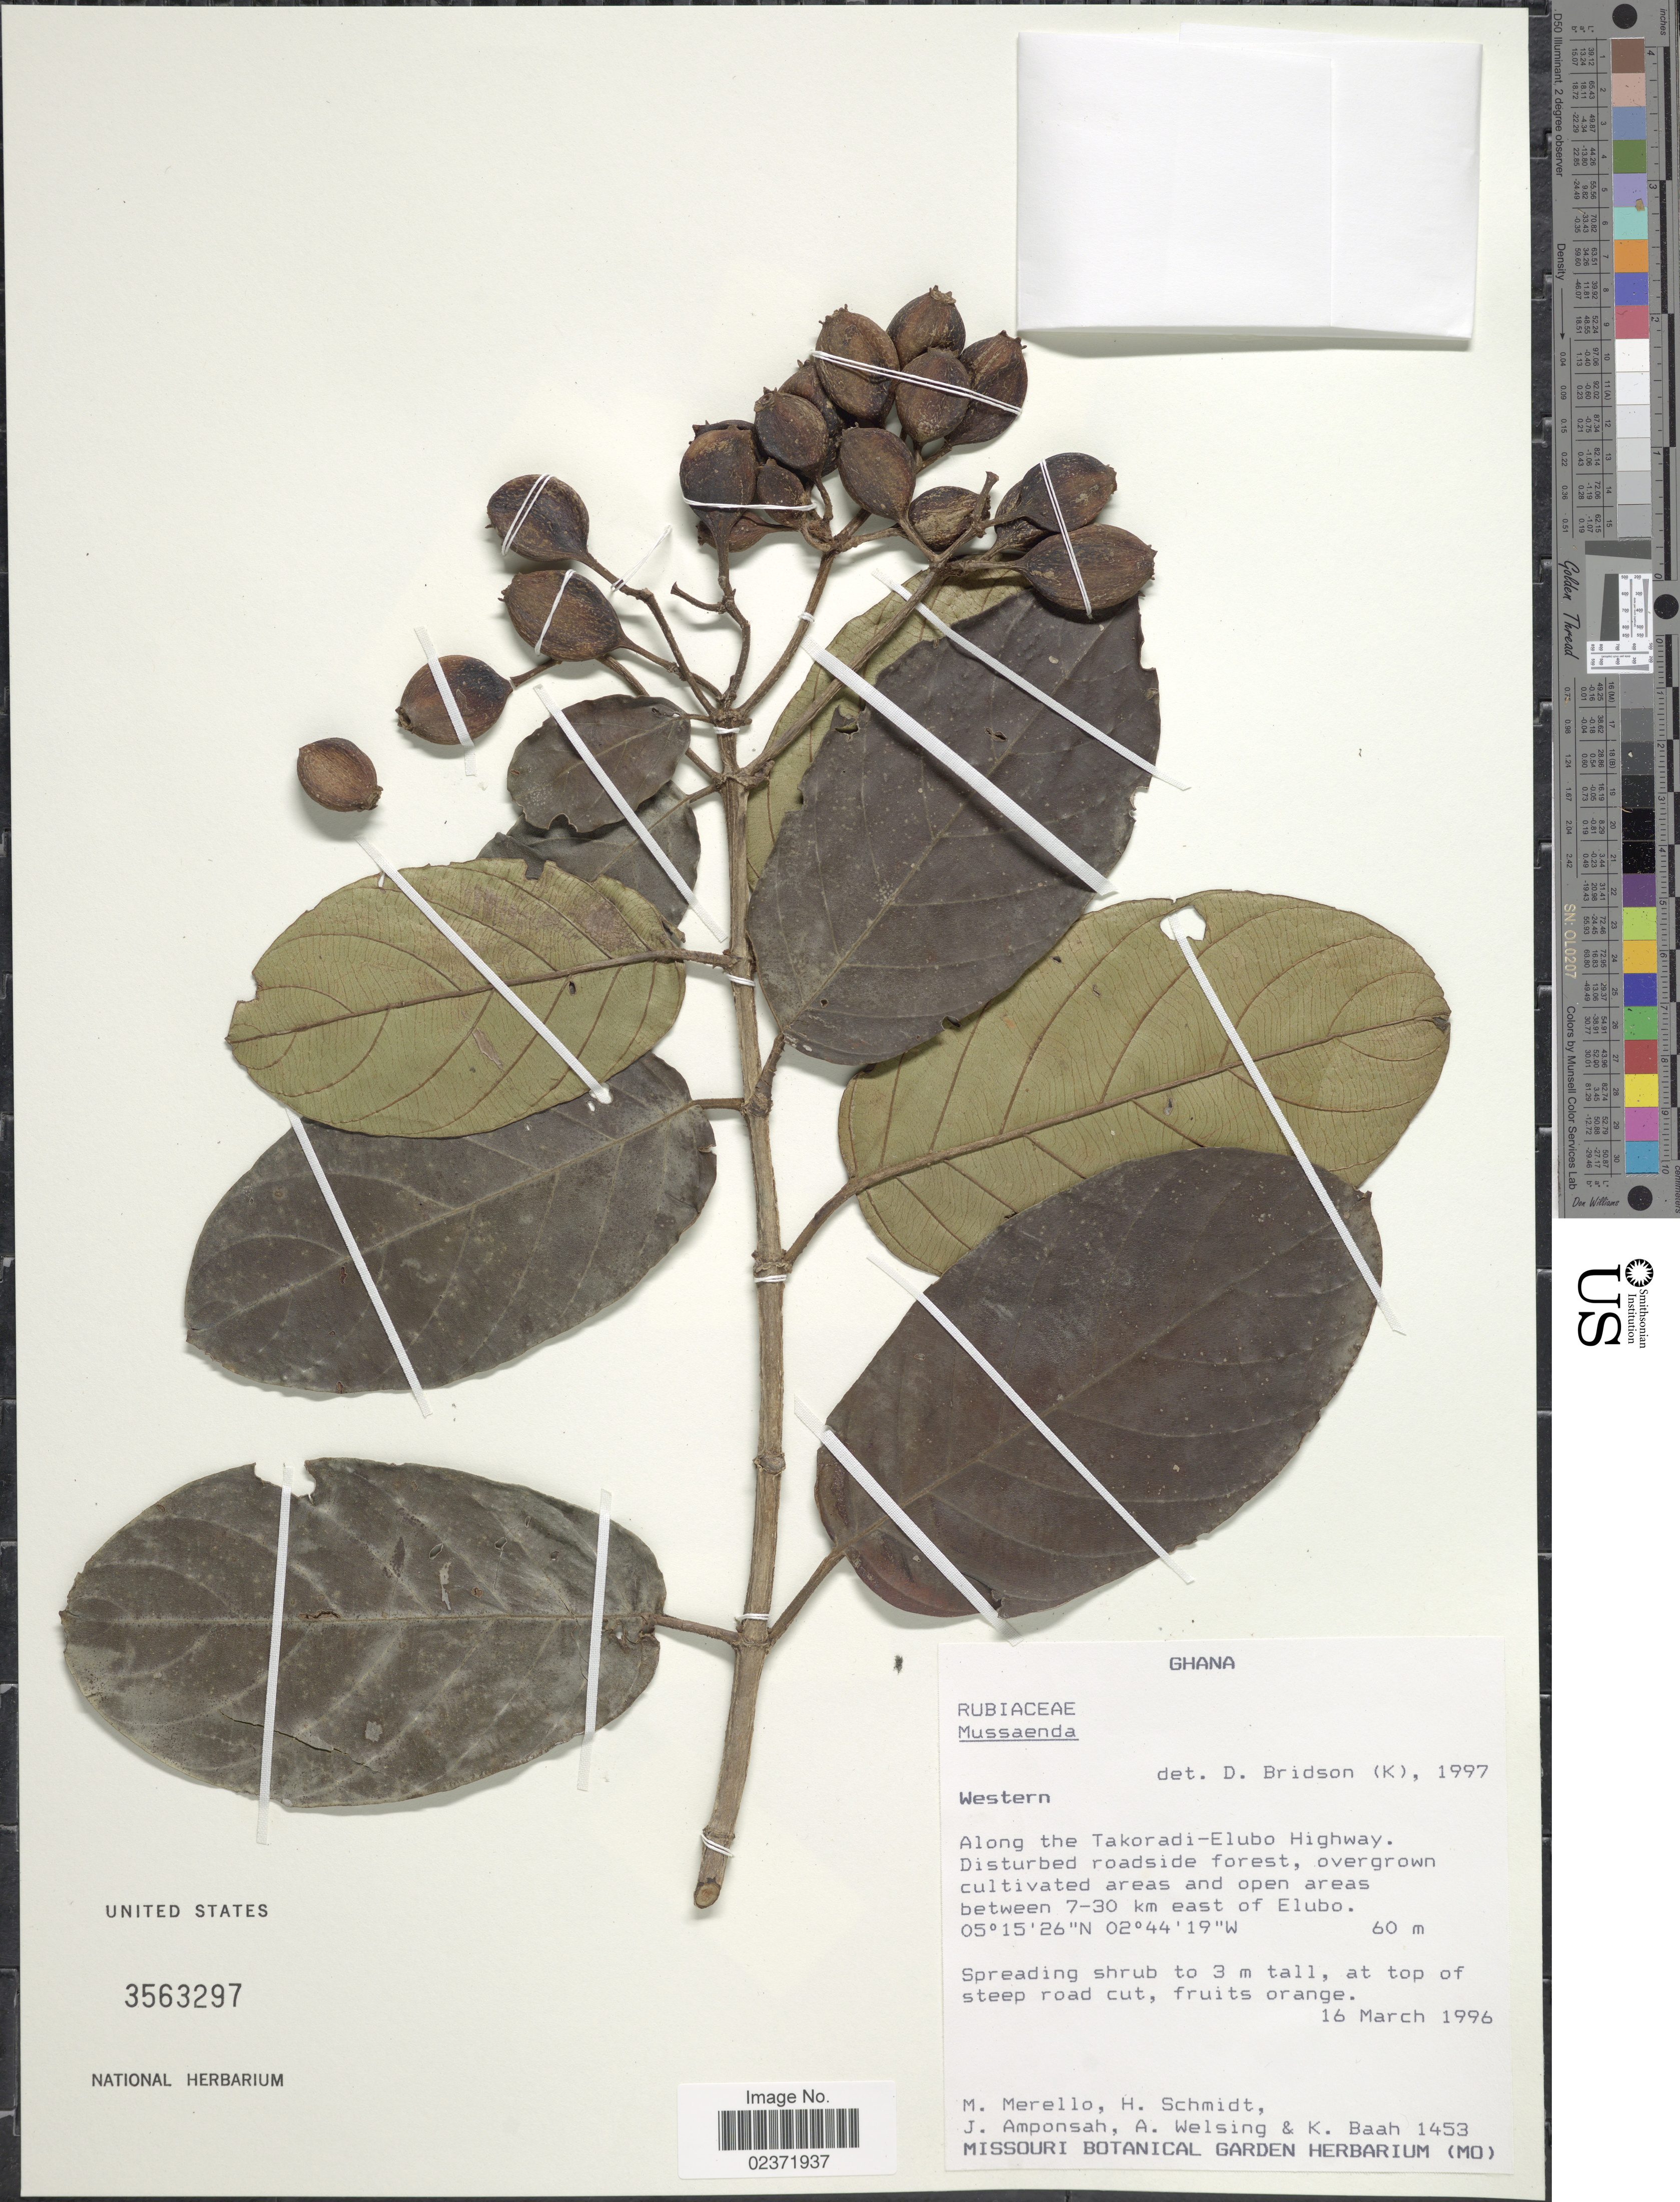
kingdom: Plantae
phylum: Tracheophyta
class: Magnoliopsida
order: Gentianales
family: Rubiaceae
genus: Mussaenda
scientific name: Mussaenda sp.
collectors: M. Merello, H. Schmidt, J. Amponsah, A. Welsing & K. Baah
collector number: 1453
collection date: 1996-03-16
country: Ghana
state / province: Western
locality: Along the Takoradi-Elubo Highway, Disturbed roadside forest, overgrown cultivated areas and open areas between 7-30 km east of Elubo.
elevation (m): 60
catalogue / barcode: US 3563297